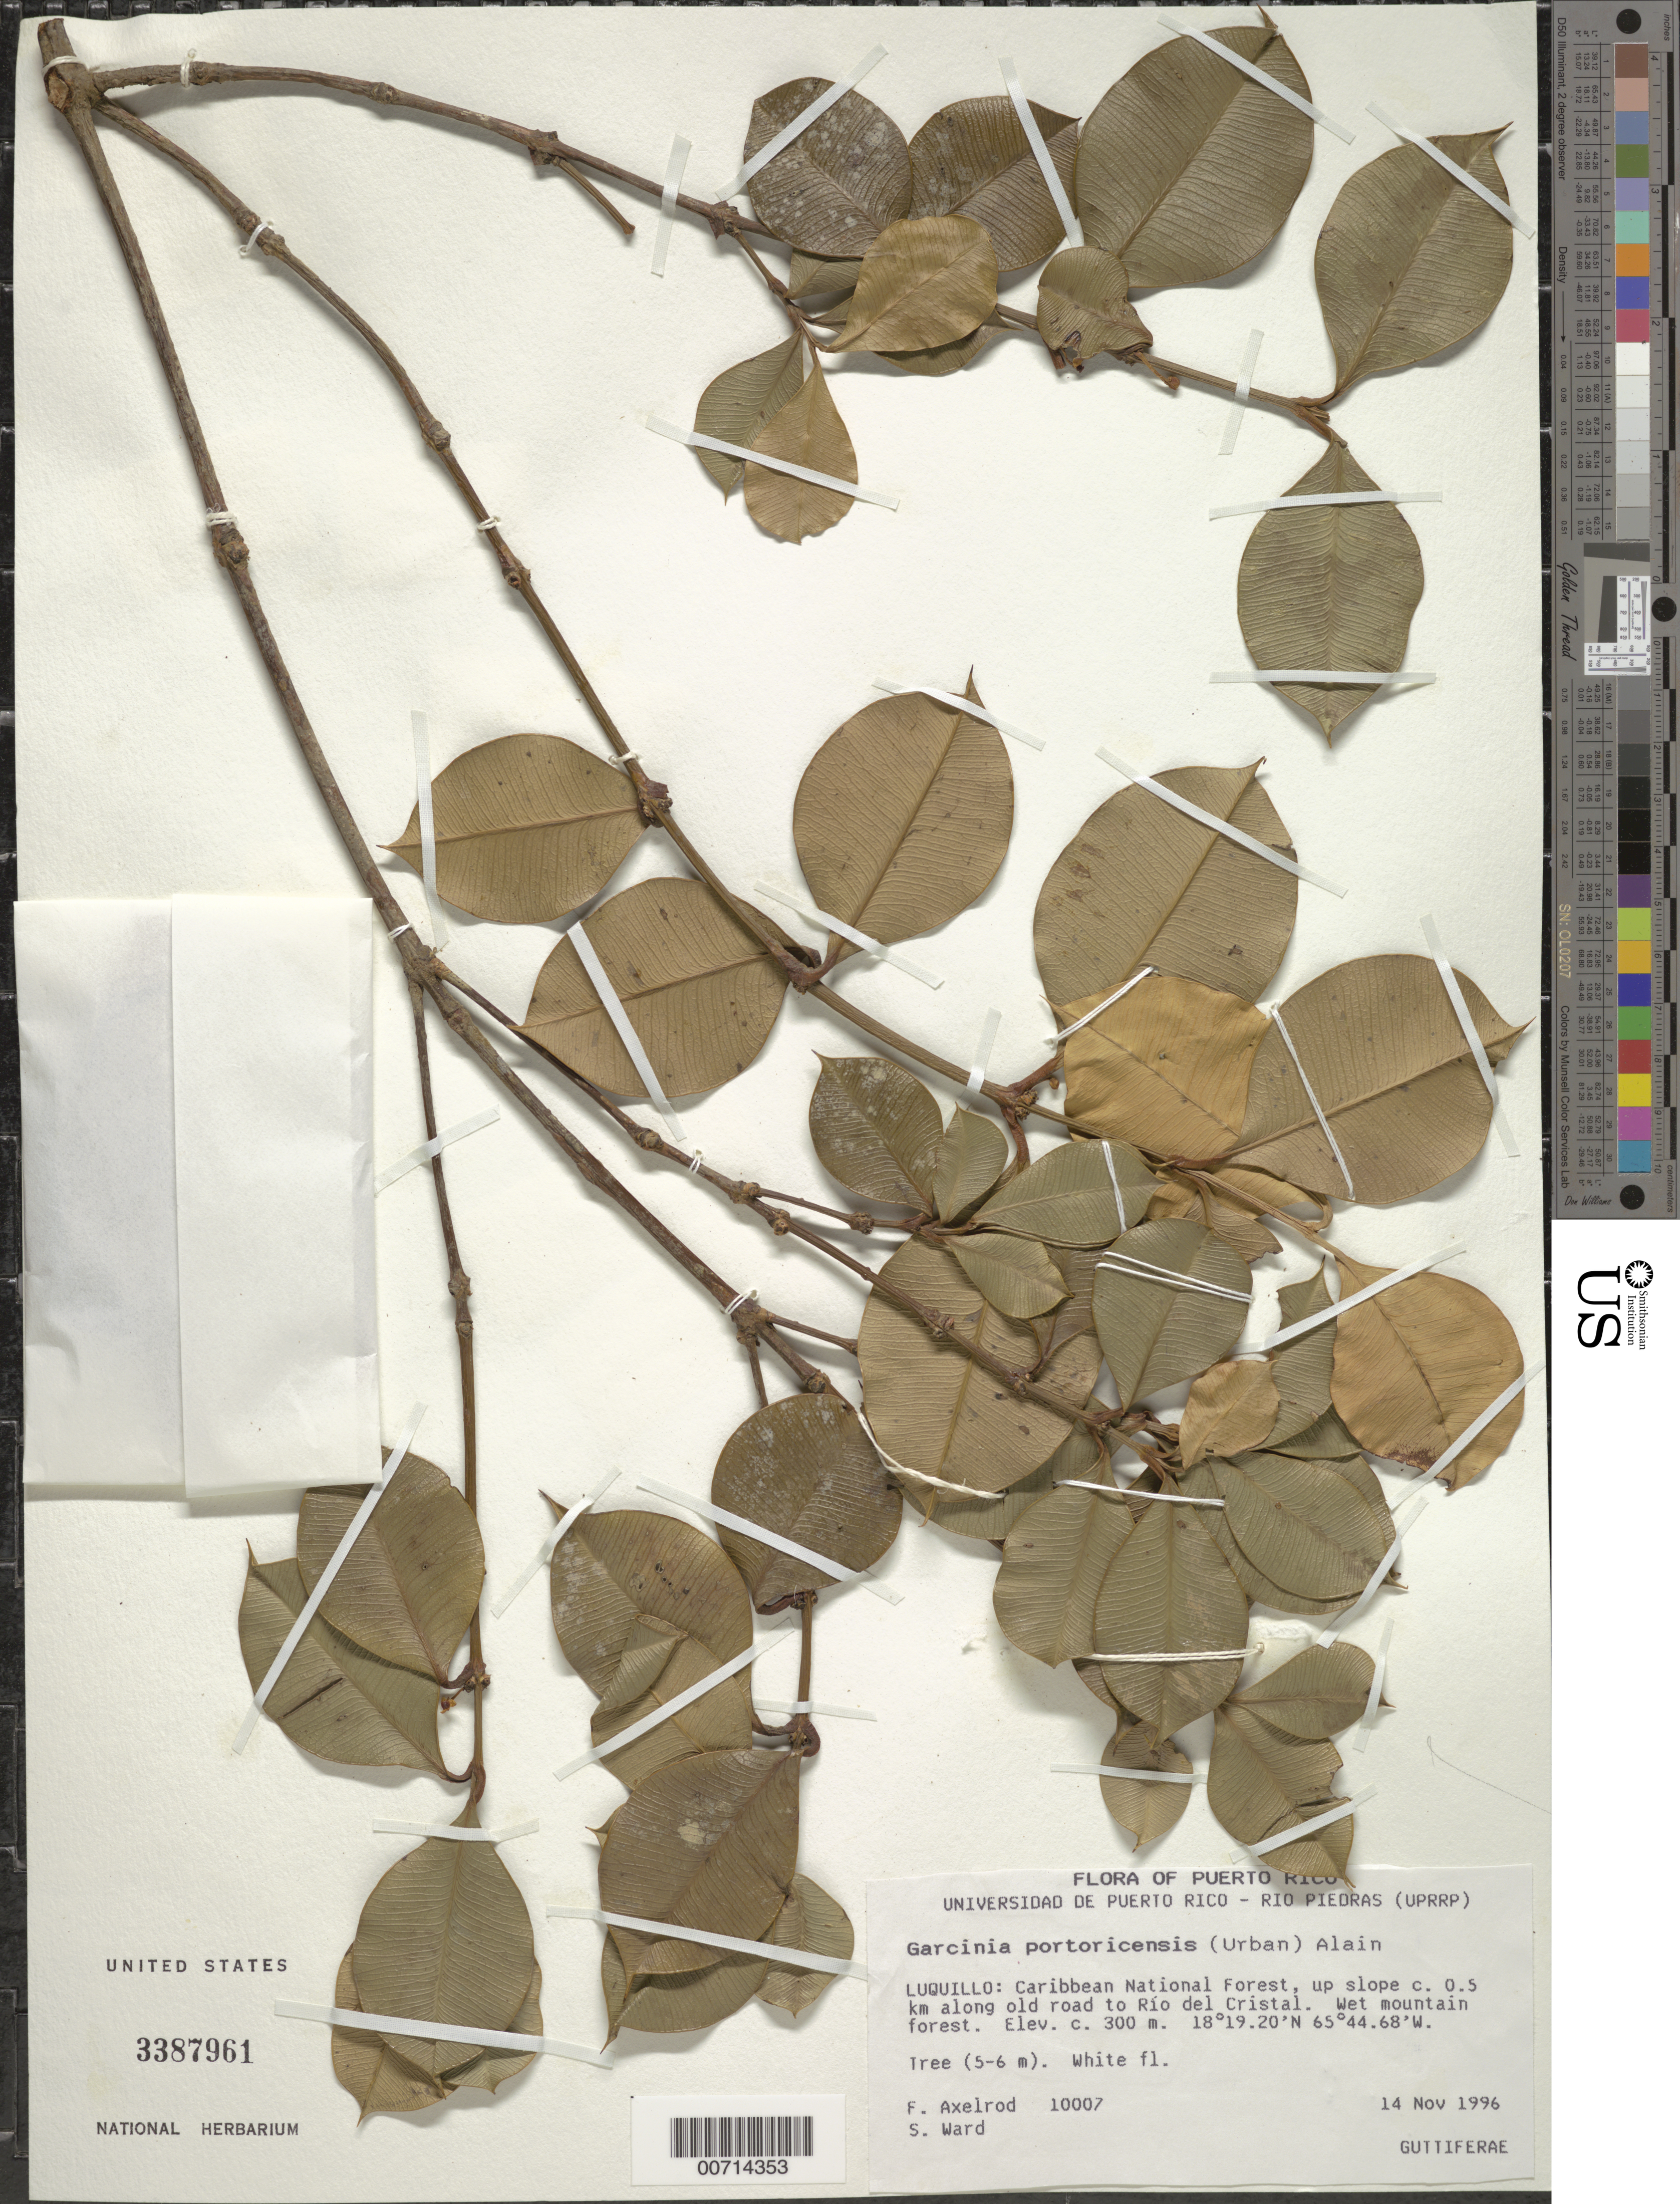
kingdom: Plantae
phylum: Tracheophyta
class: Magnoliopsida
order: Malpighiales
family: Clusiaceae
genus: Garcinia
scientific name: Garcinia portoricensis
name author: (Urb.) Alain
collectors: F. S. Axelrod & S. Ward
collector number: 10007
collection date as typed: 14 Nov 1996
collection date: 1996-11-14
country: Puerto Rico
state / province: Luquillo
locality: Luquillo: Carib. Natl. Forest, up slope c.0.5 km along old road to Rio del Cristal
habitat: Wet mountain forest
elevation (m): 300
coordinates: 18.32222222, -65.75222222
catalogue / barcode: US 3387961